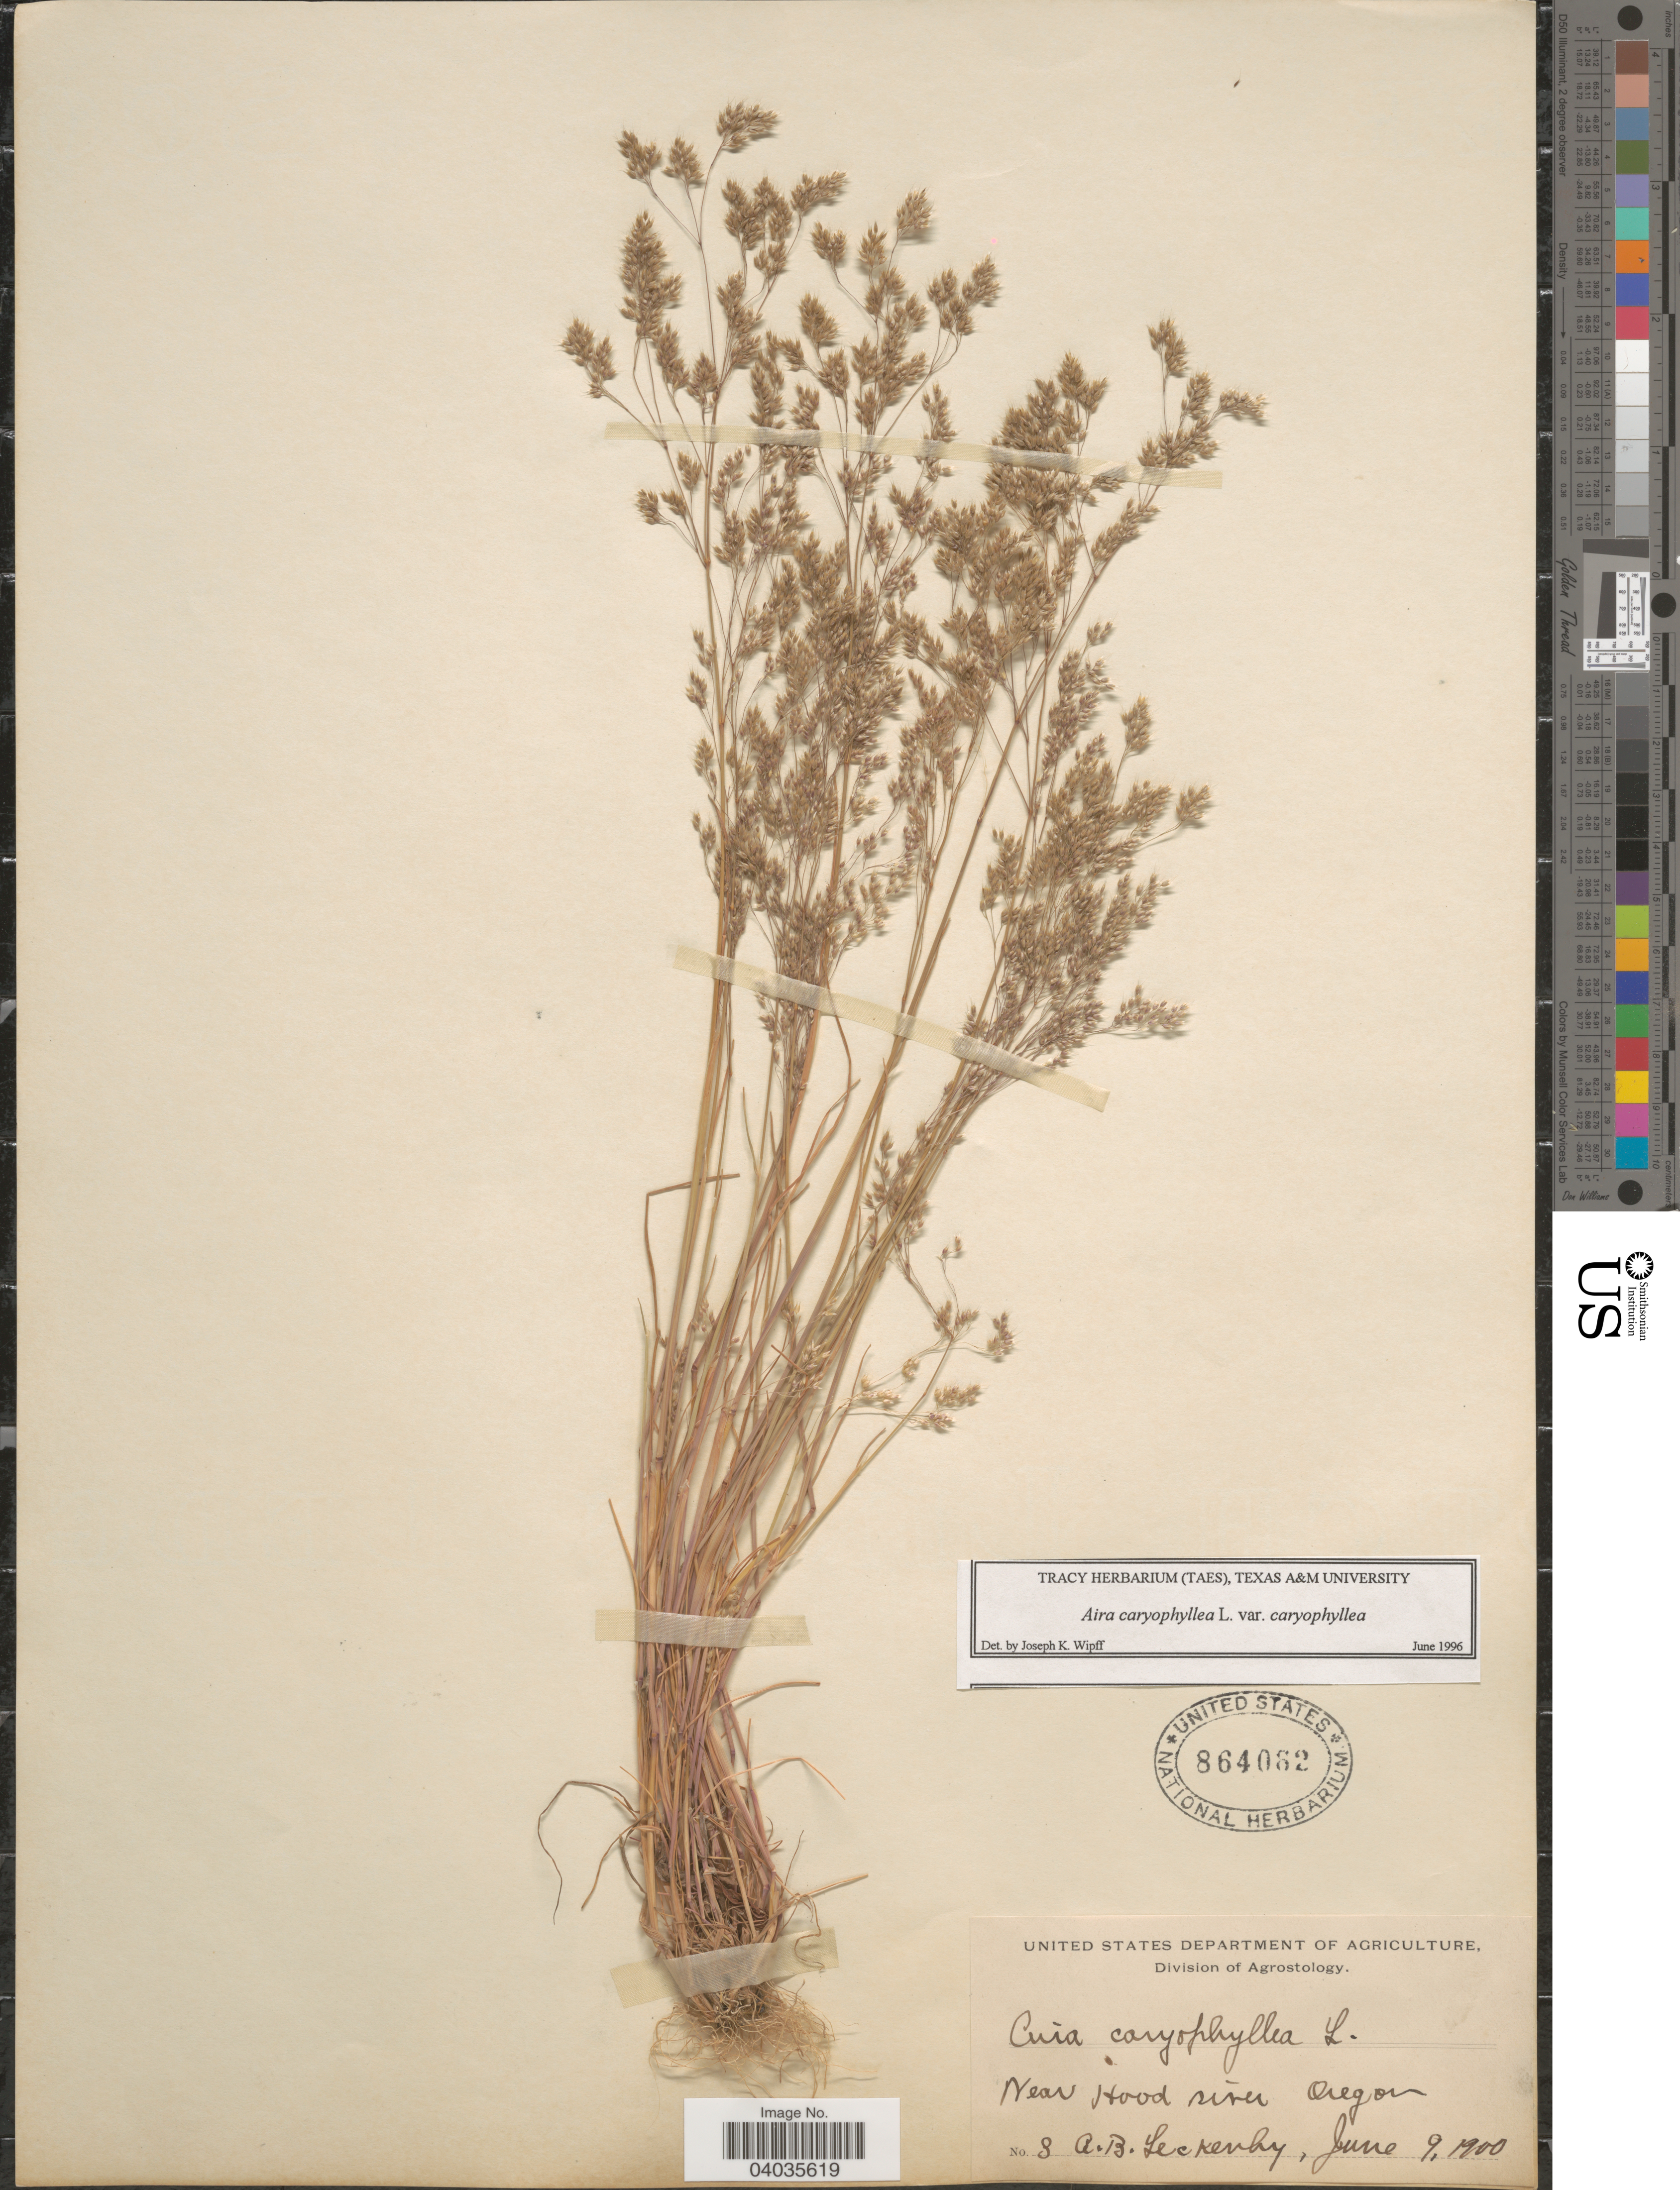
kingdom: Plantae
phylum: Tracheophyta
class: Liliopsida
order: Poales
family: Poaceae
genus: Aira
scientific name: Aira caryophyllea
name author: L.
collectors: A. Leckenby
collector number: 3*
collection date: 1900-06-09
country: United States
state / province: Oregon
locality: Near Hood river.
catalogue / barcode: US 864062